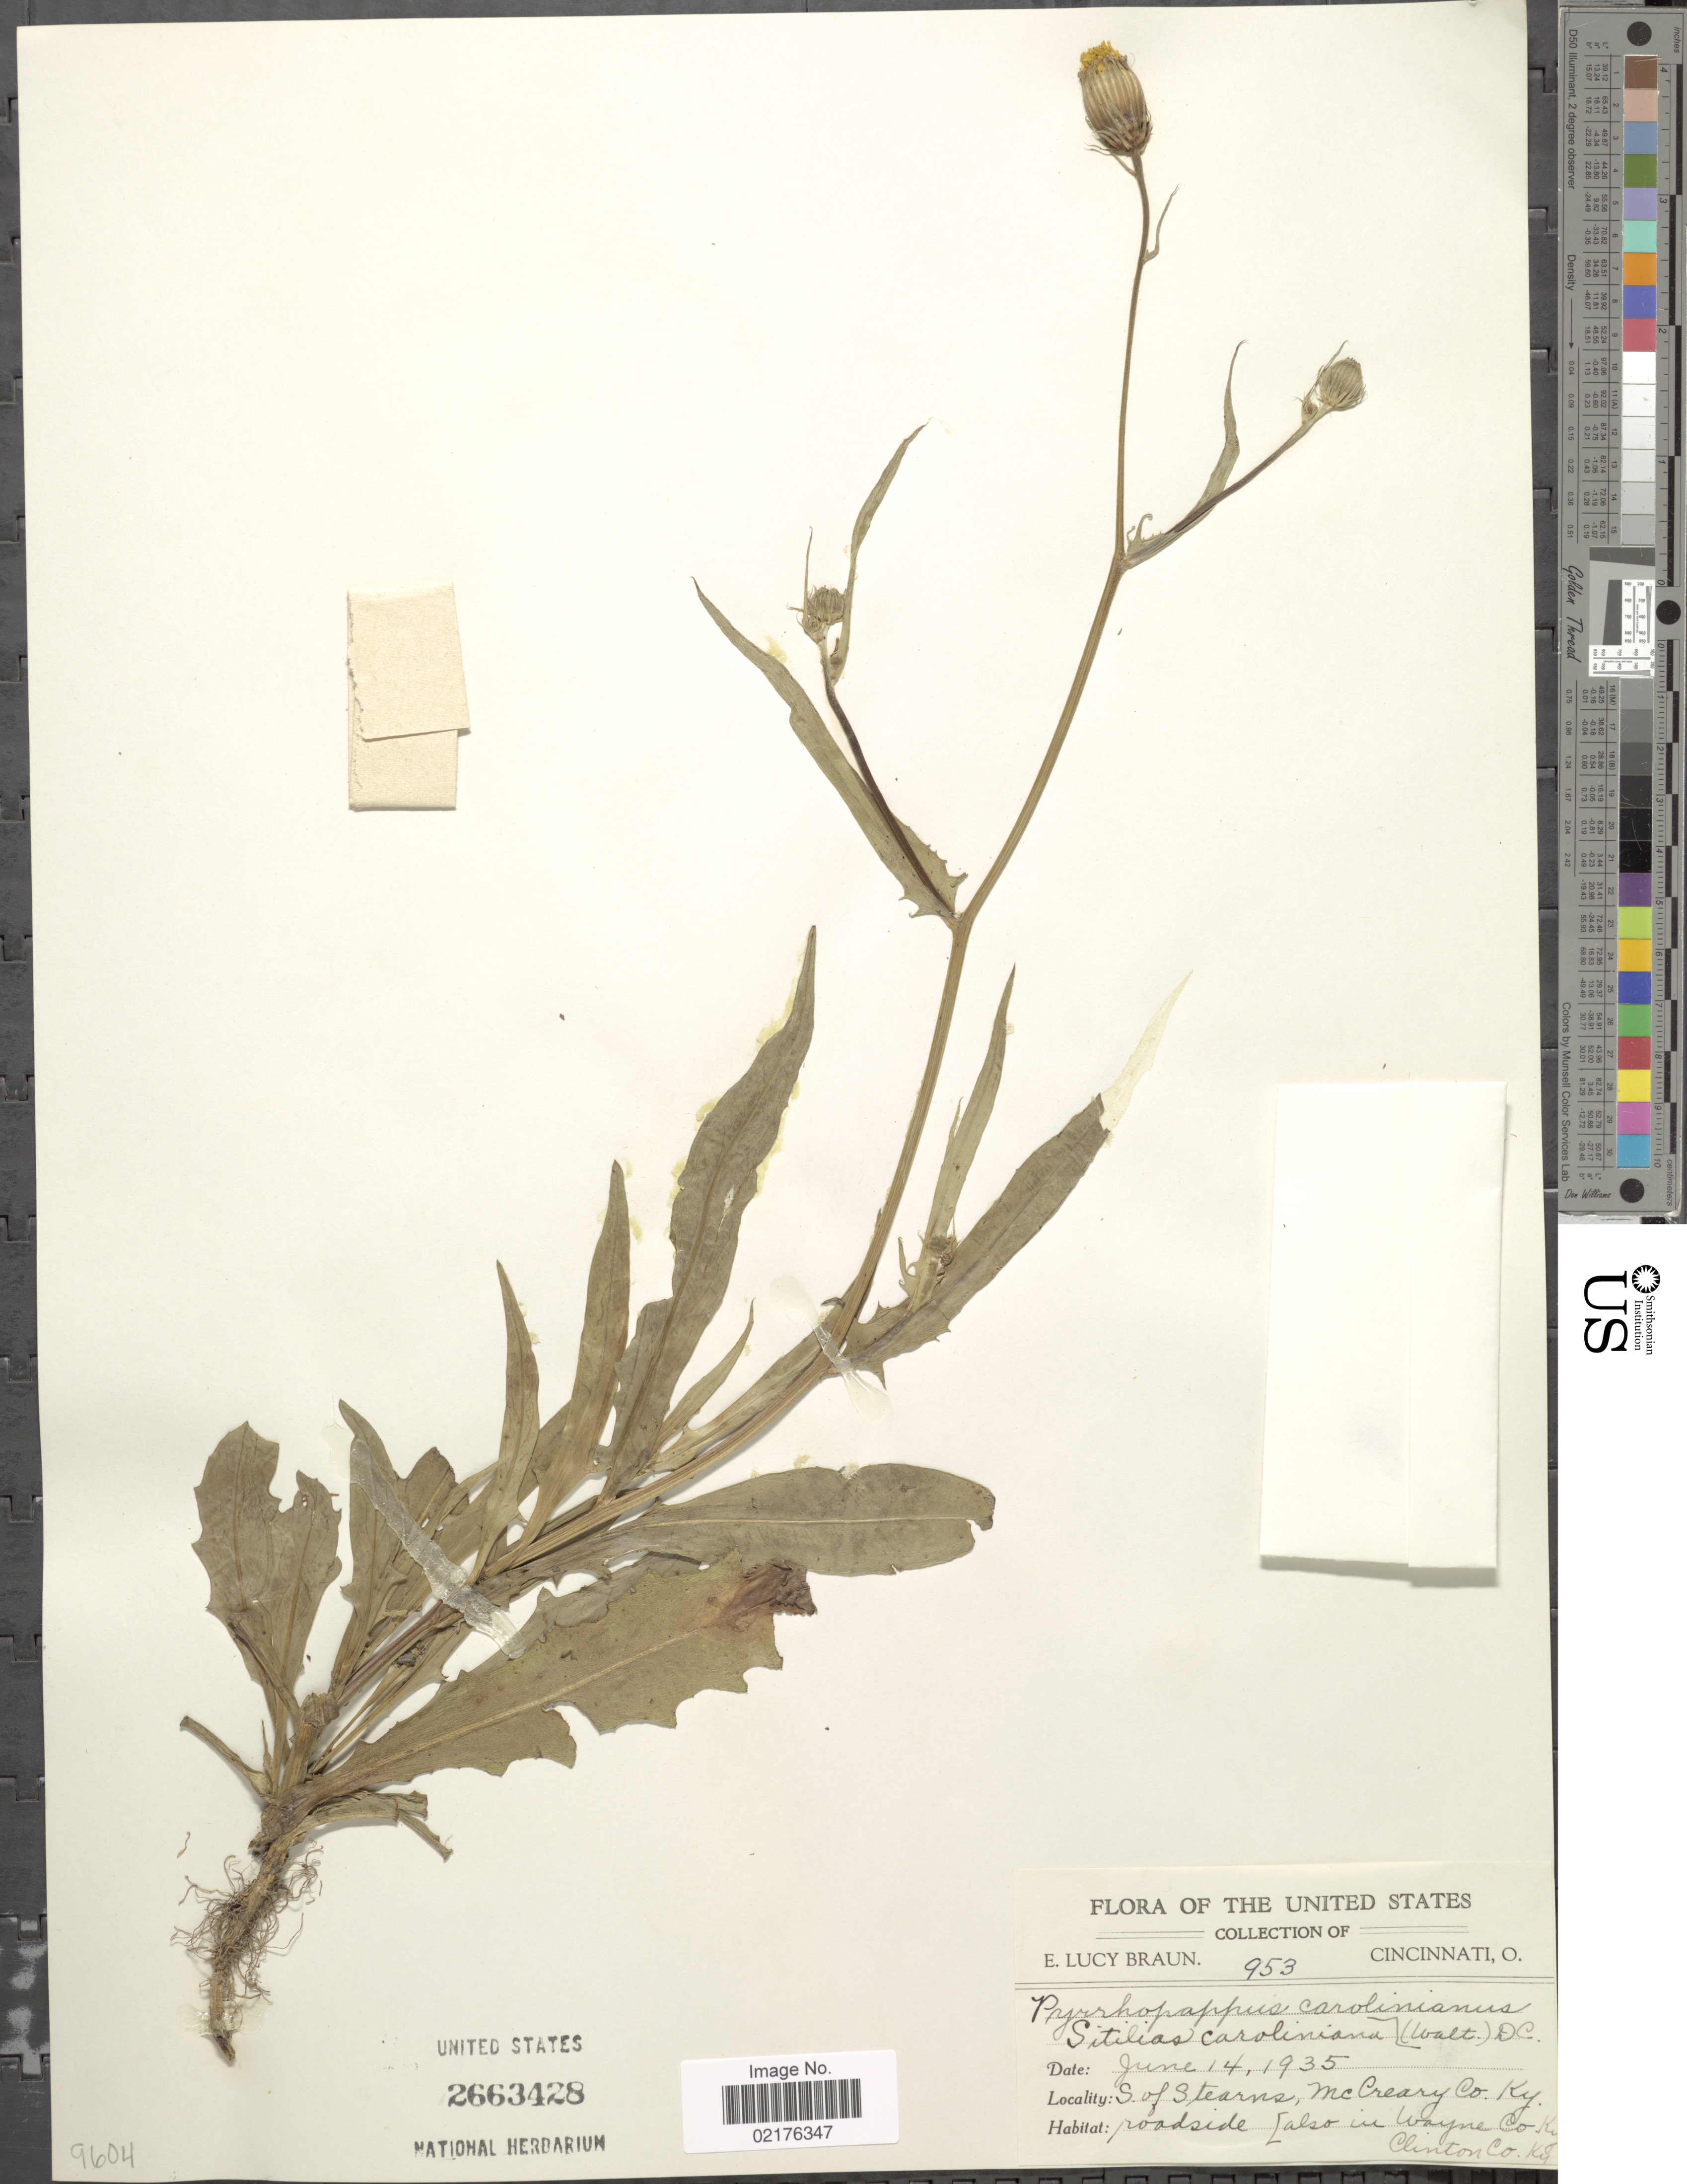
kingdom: Plantae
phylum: Tracheophyta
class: Magnoliopsida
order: Asterales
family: Asteraceae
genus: Pyrrhopappus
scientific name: Pyrrhopappus carolinianus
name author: (Walter) DC.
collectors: E. L. Braun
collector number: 953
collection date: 1935-06-14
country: United States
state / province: Kentucky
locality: S. Of Stearns, McCreary Co. Ky. (also in Wayne Co., Clinton Co.)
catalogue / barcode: US 2663428